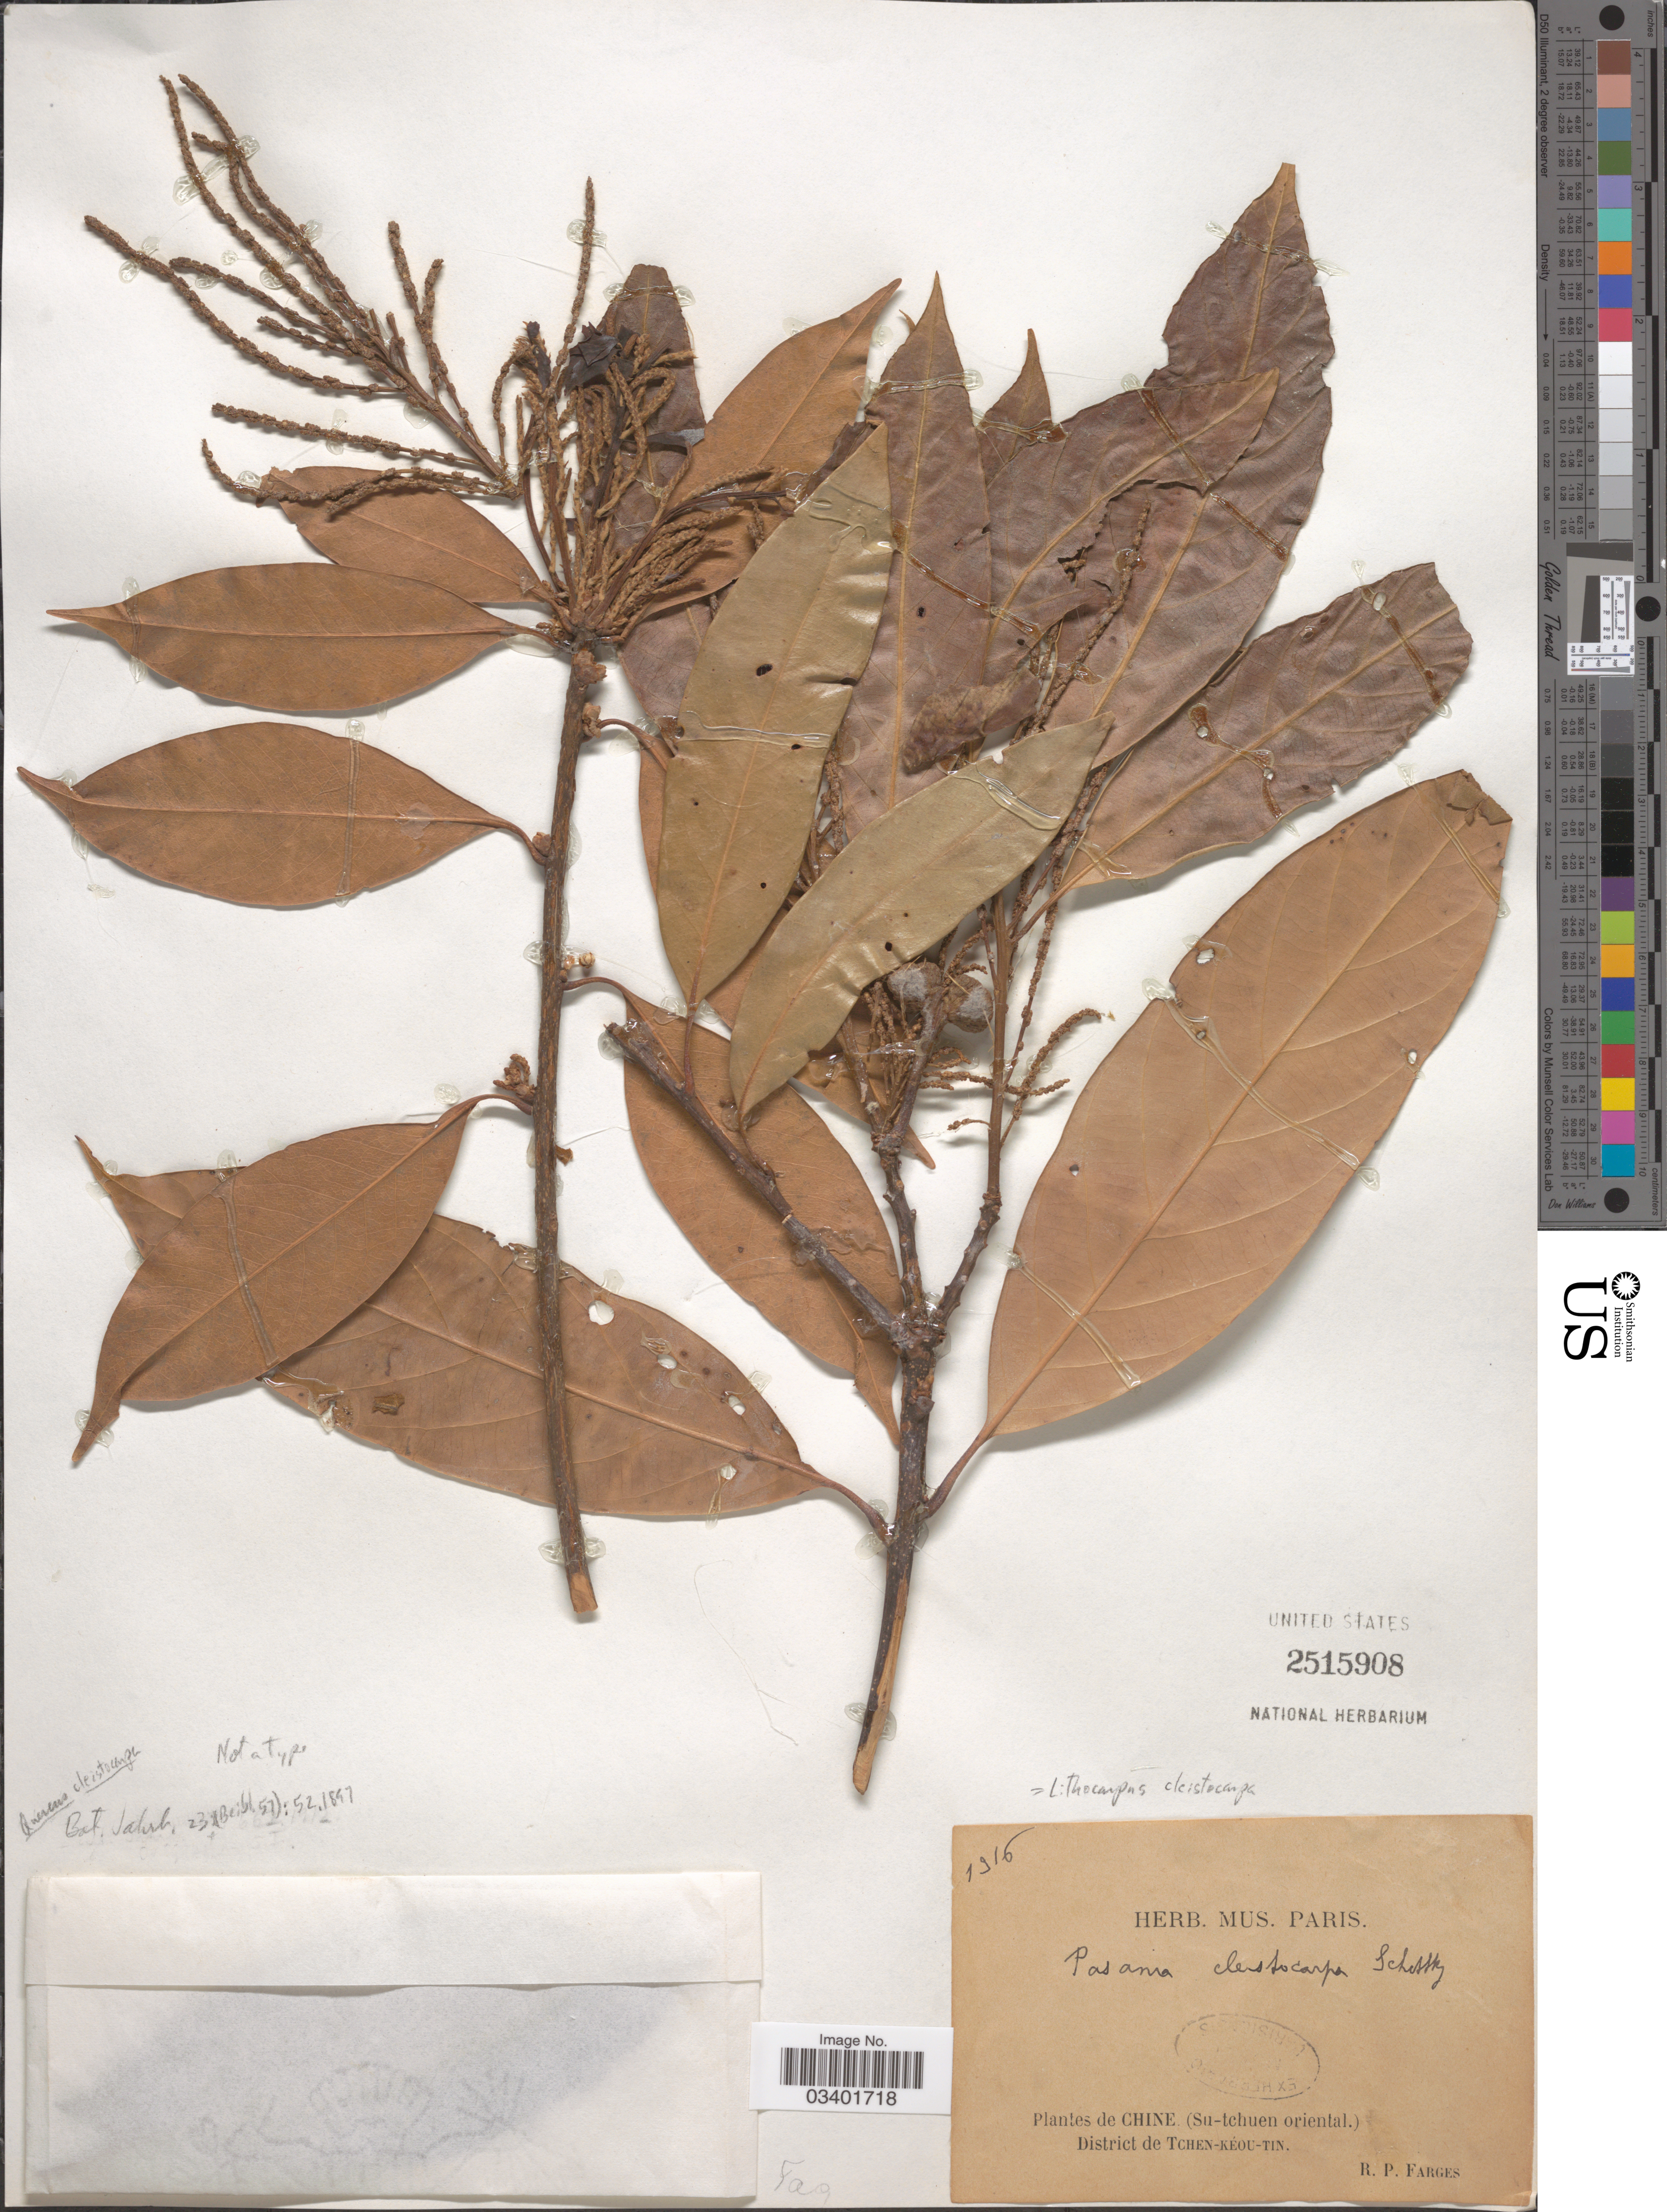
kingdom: Plantae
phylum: Tracheophyta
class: Magnoliopsida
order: Fagales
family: Fagaceae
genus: Lithocarpus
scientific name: Lithocarpus cleistocarpus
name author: (Seemen) Rehder & E.H. Wilson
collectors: R. Farges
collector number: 1316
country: China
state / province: Sichuan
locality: (Su-tchuen oriental). District de Tchen-Kéou-Tin.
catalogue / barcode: US 2515908